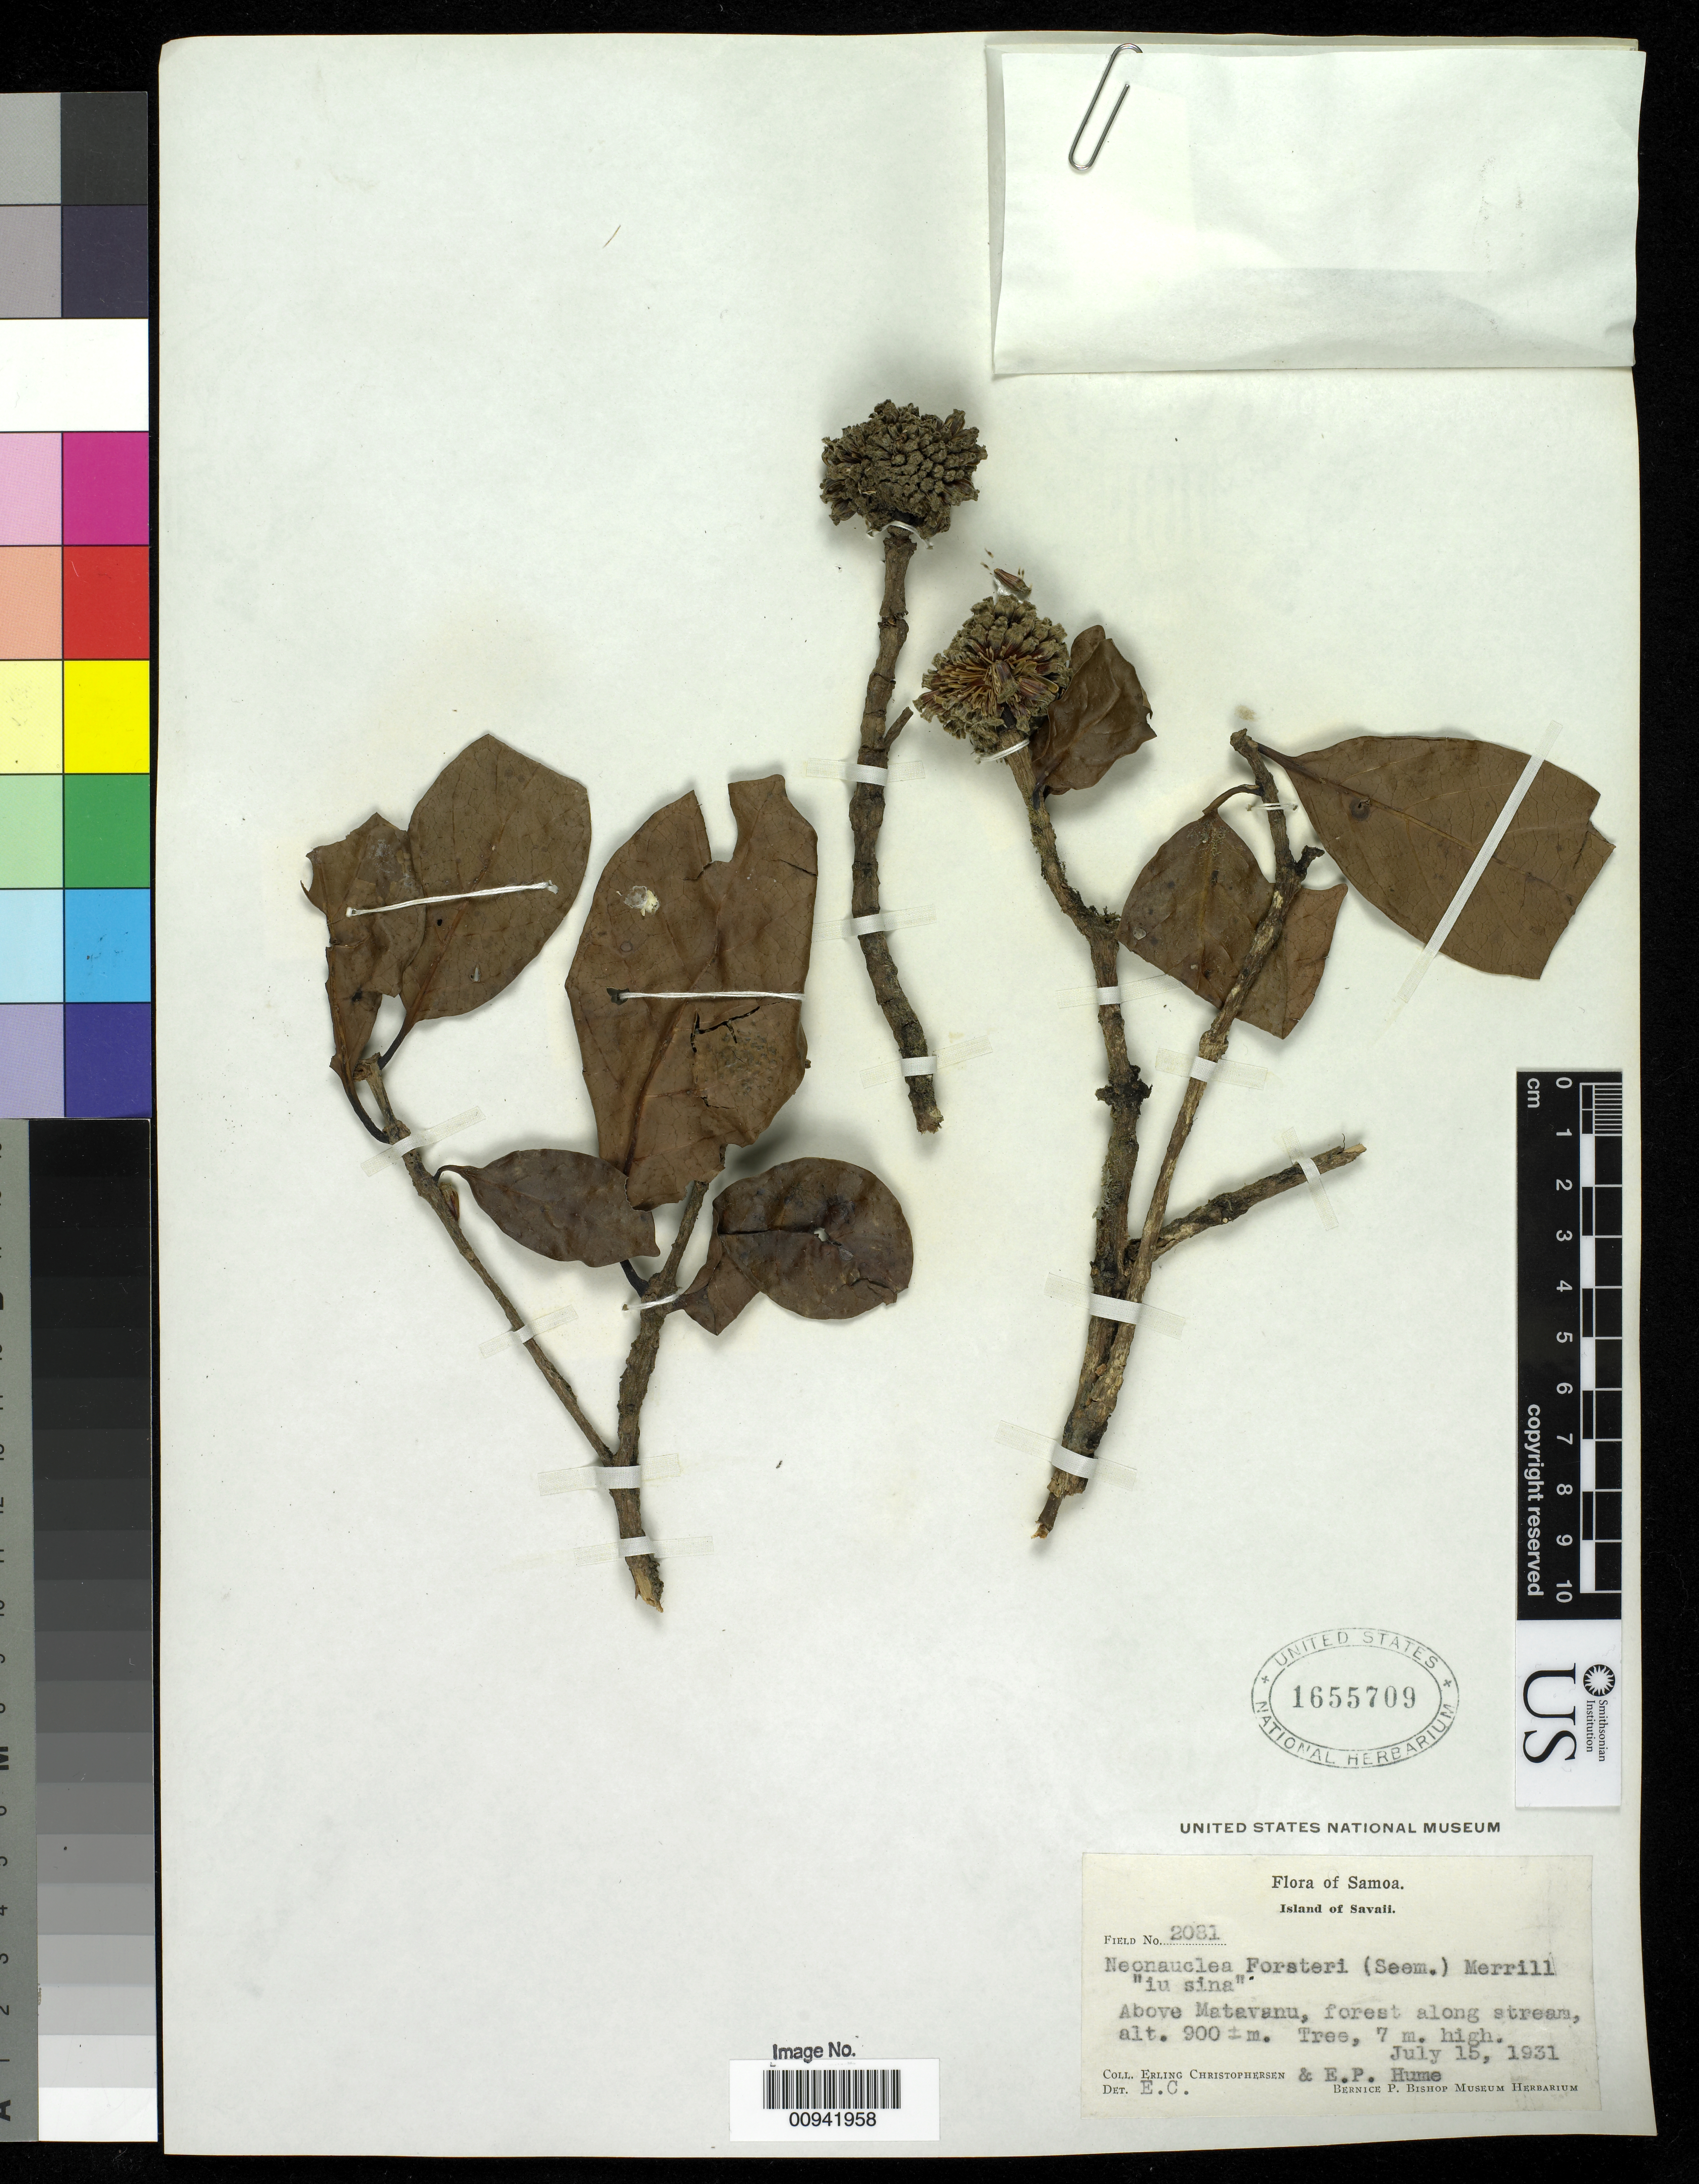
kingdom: Plantae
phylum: Tracheophyta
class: Magnoliopsida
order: Gentianales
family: Rubiaceae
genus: Neonauclea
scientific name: Neonauclea forsteri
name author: (Seem.) Merr.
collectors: E. Christophersen & E. Hume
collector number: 2081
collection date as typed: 15 Jul 1931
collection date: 1931-07-15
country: Samoa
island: Savai'i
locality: Above Matavanu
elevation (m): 900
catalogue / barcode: US 1655709